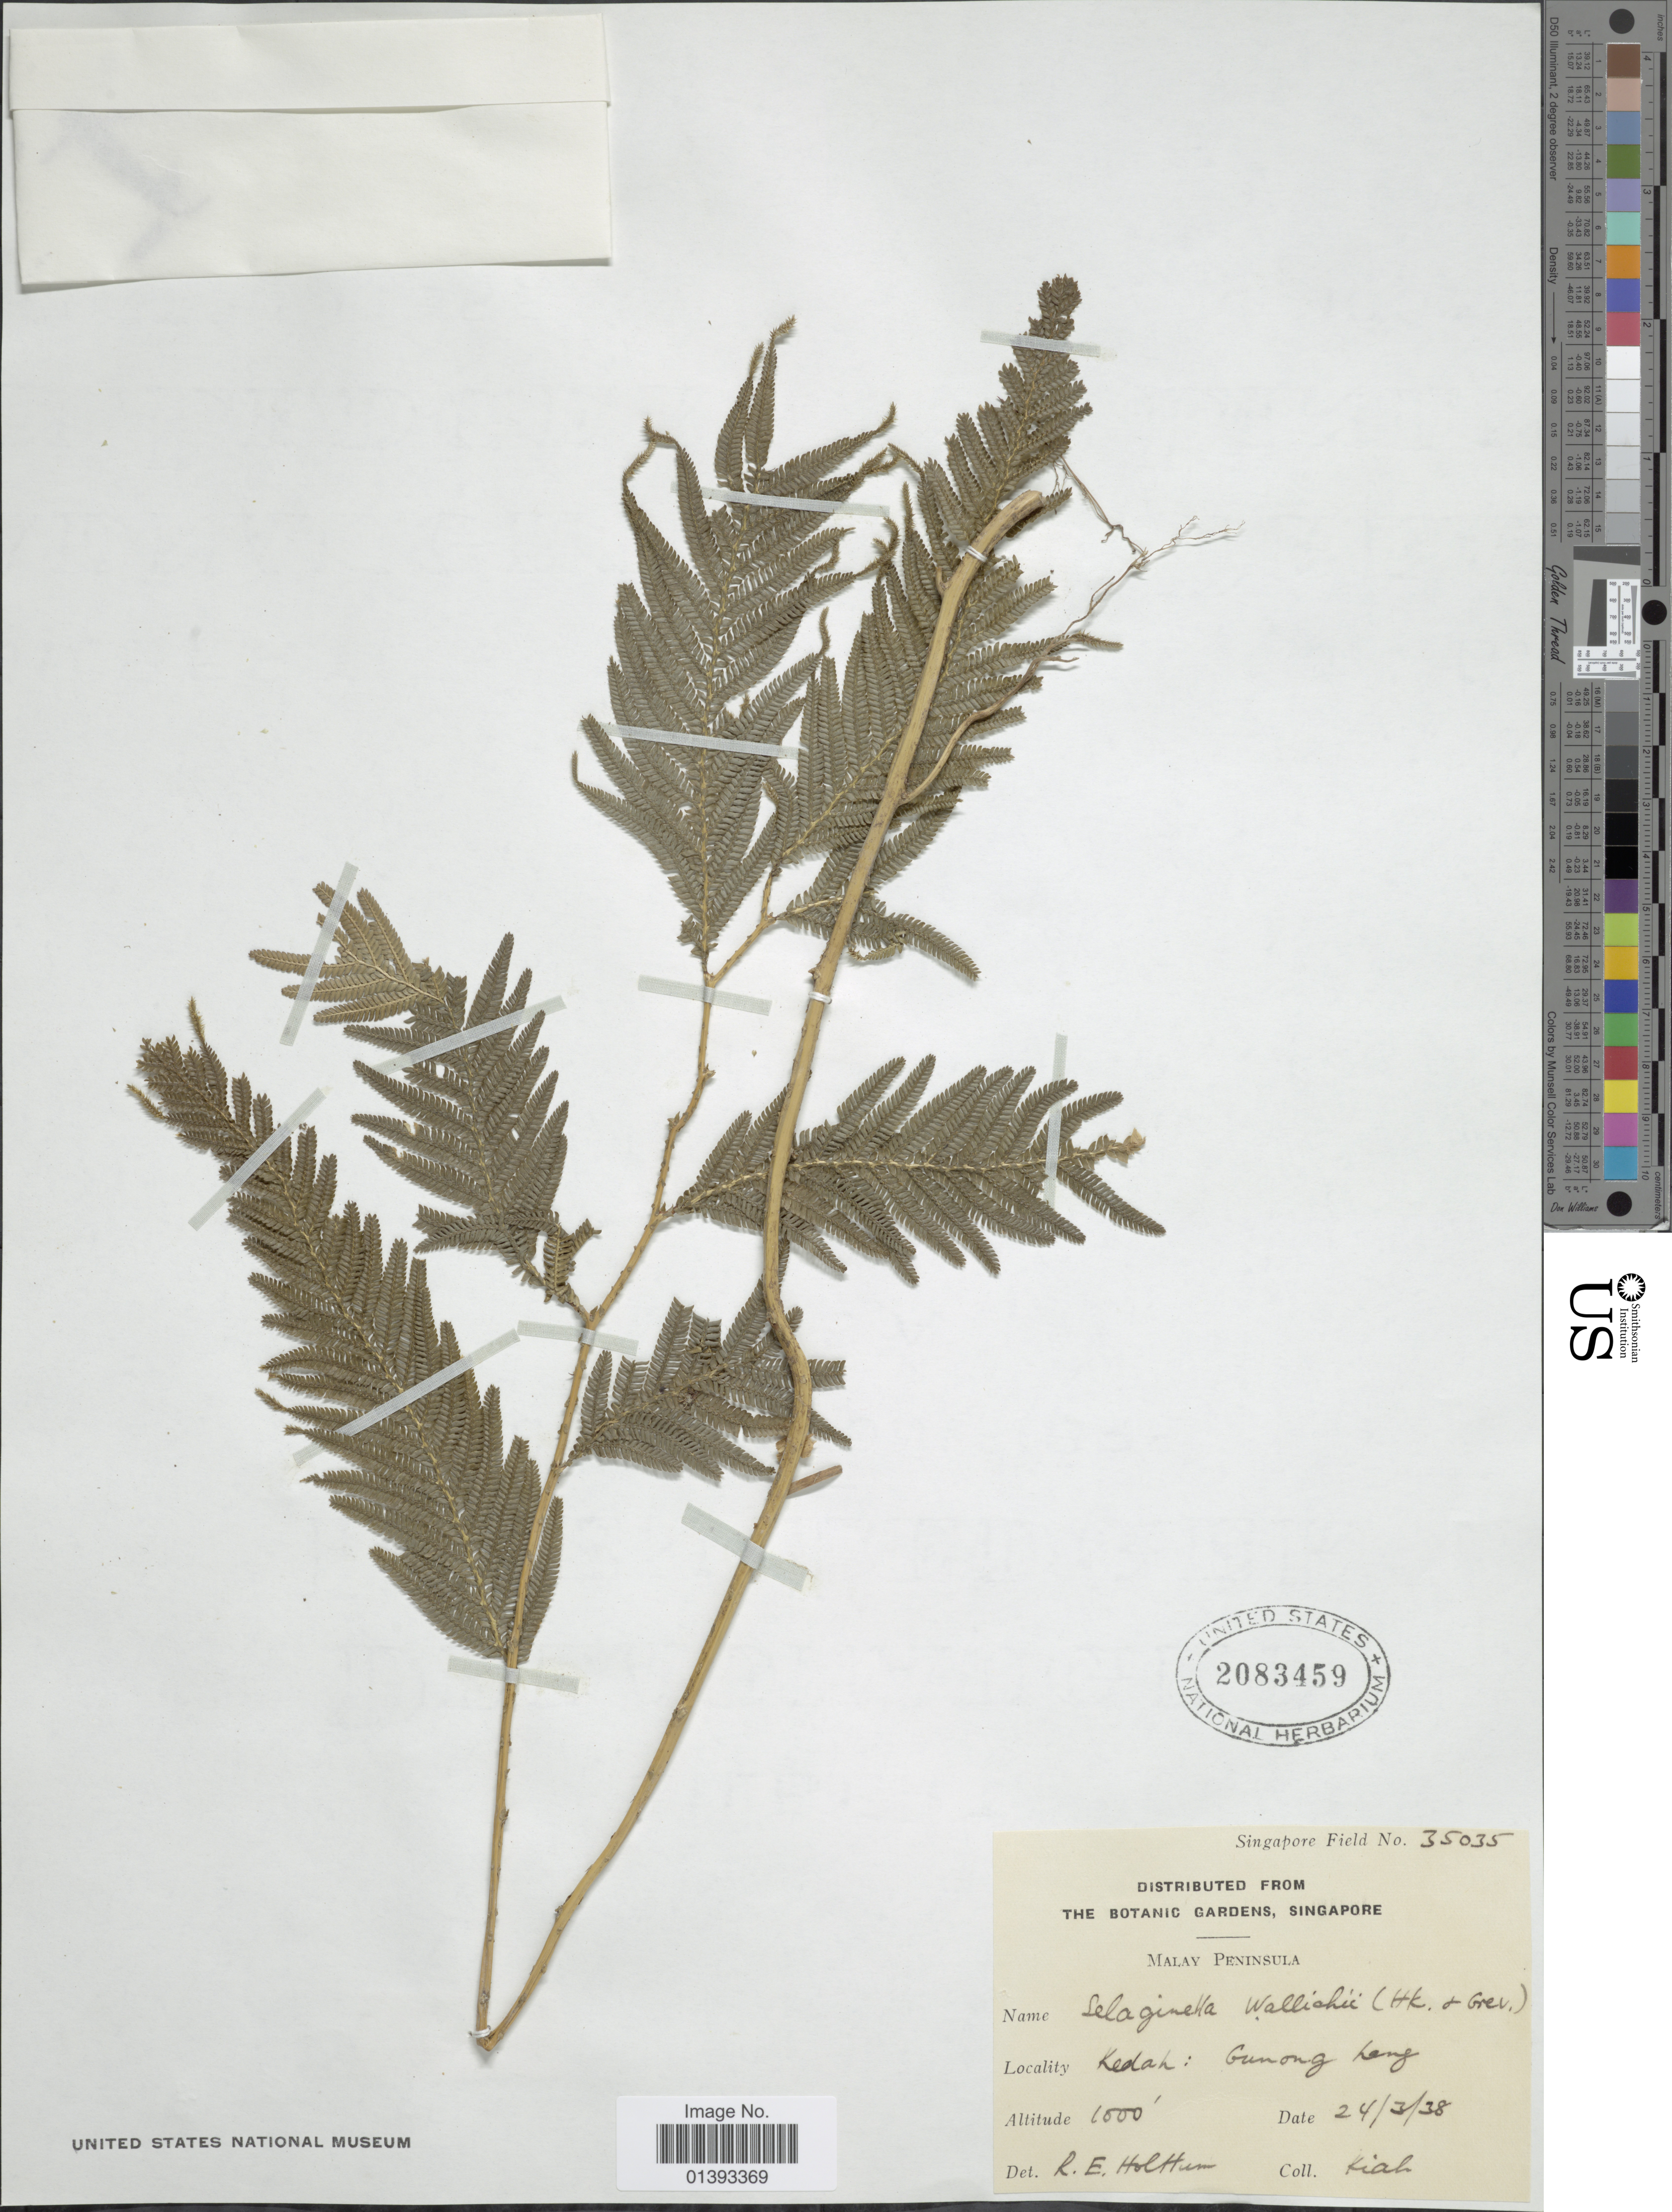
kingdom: Plantae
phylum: Tracheophyta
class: Lycopodiopsida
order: Selaginellales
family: Selaginellaceae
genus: Selaginella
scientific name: Selaginella wallichii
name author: (Hook. & Grev.) Spring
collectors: -. Kiah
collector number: Singapore field 35035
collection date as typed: Transcribed d/m/y: 24/3/38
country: Malaysia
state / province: Kedah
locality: Malay Peninsula, Gunong Lang [interpreted]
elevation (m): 305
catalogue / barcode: US 2083459